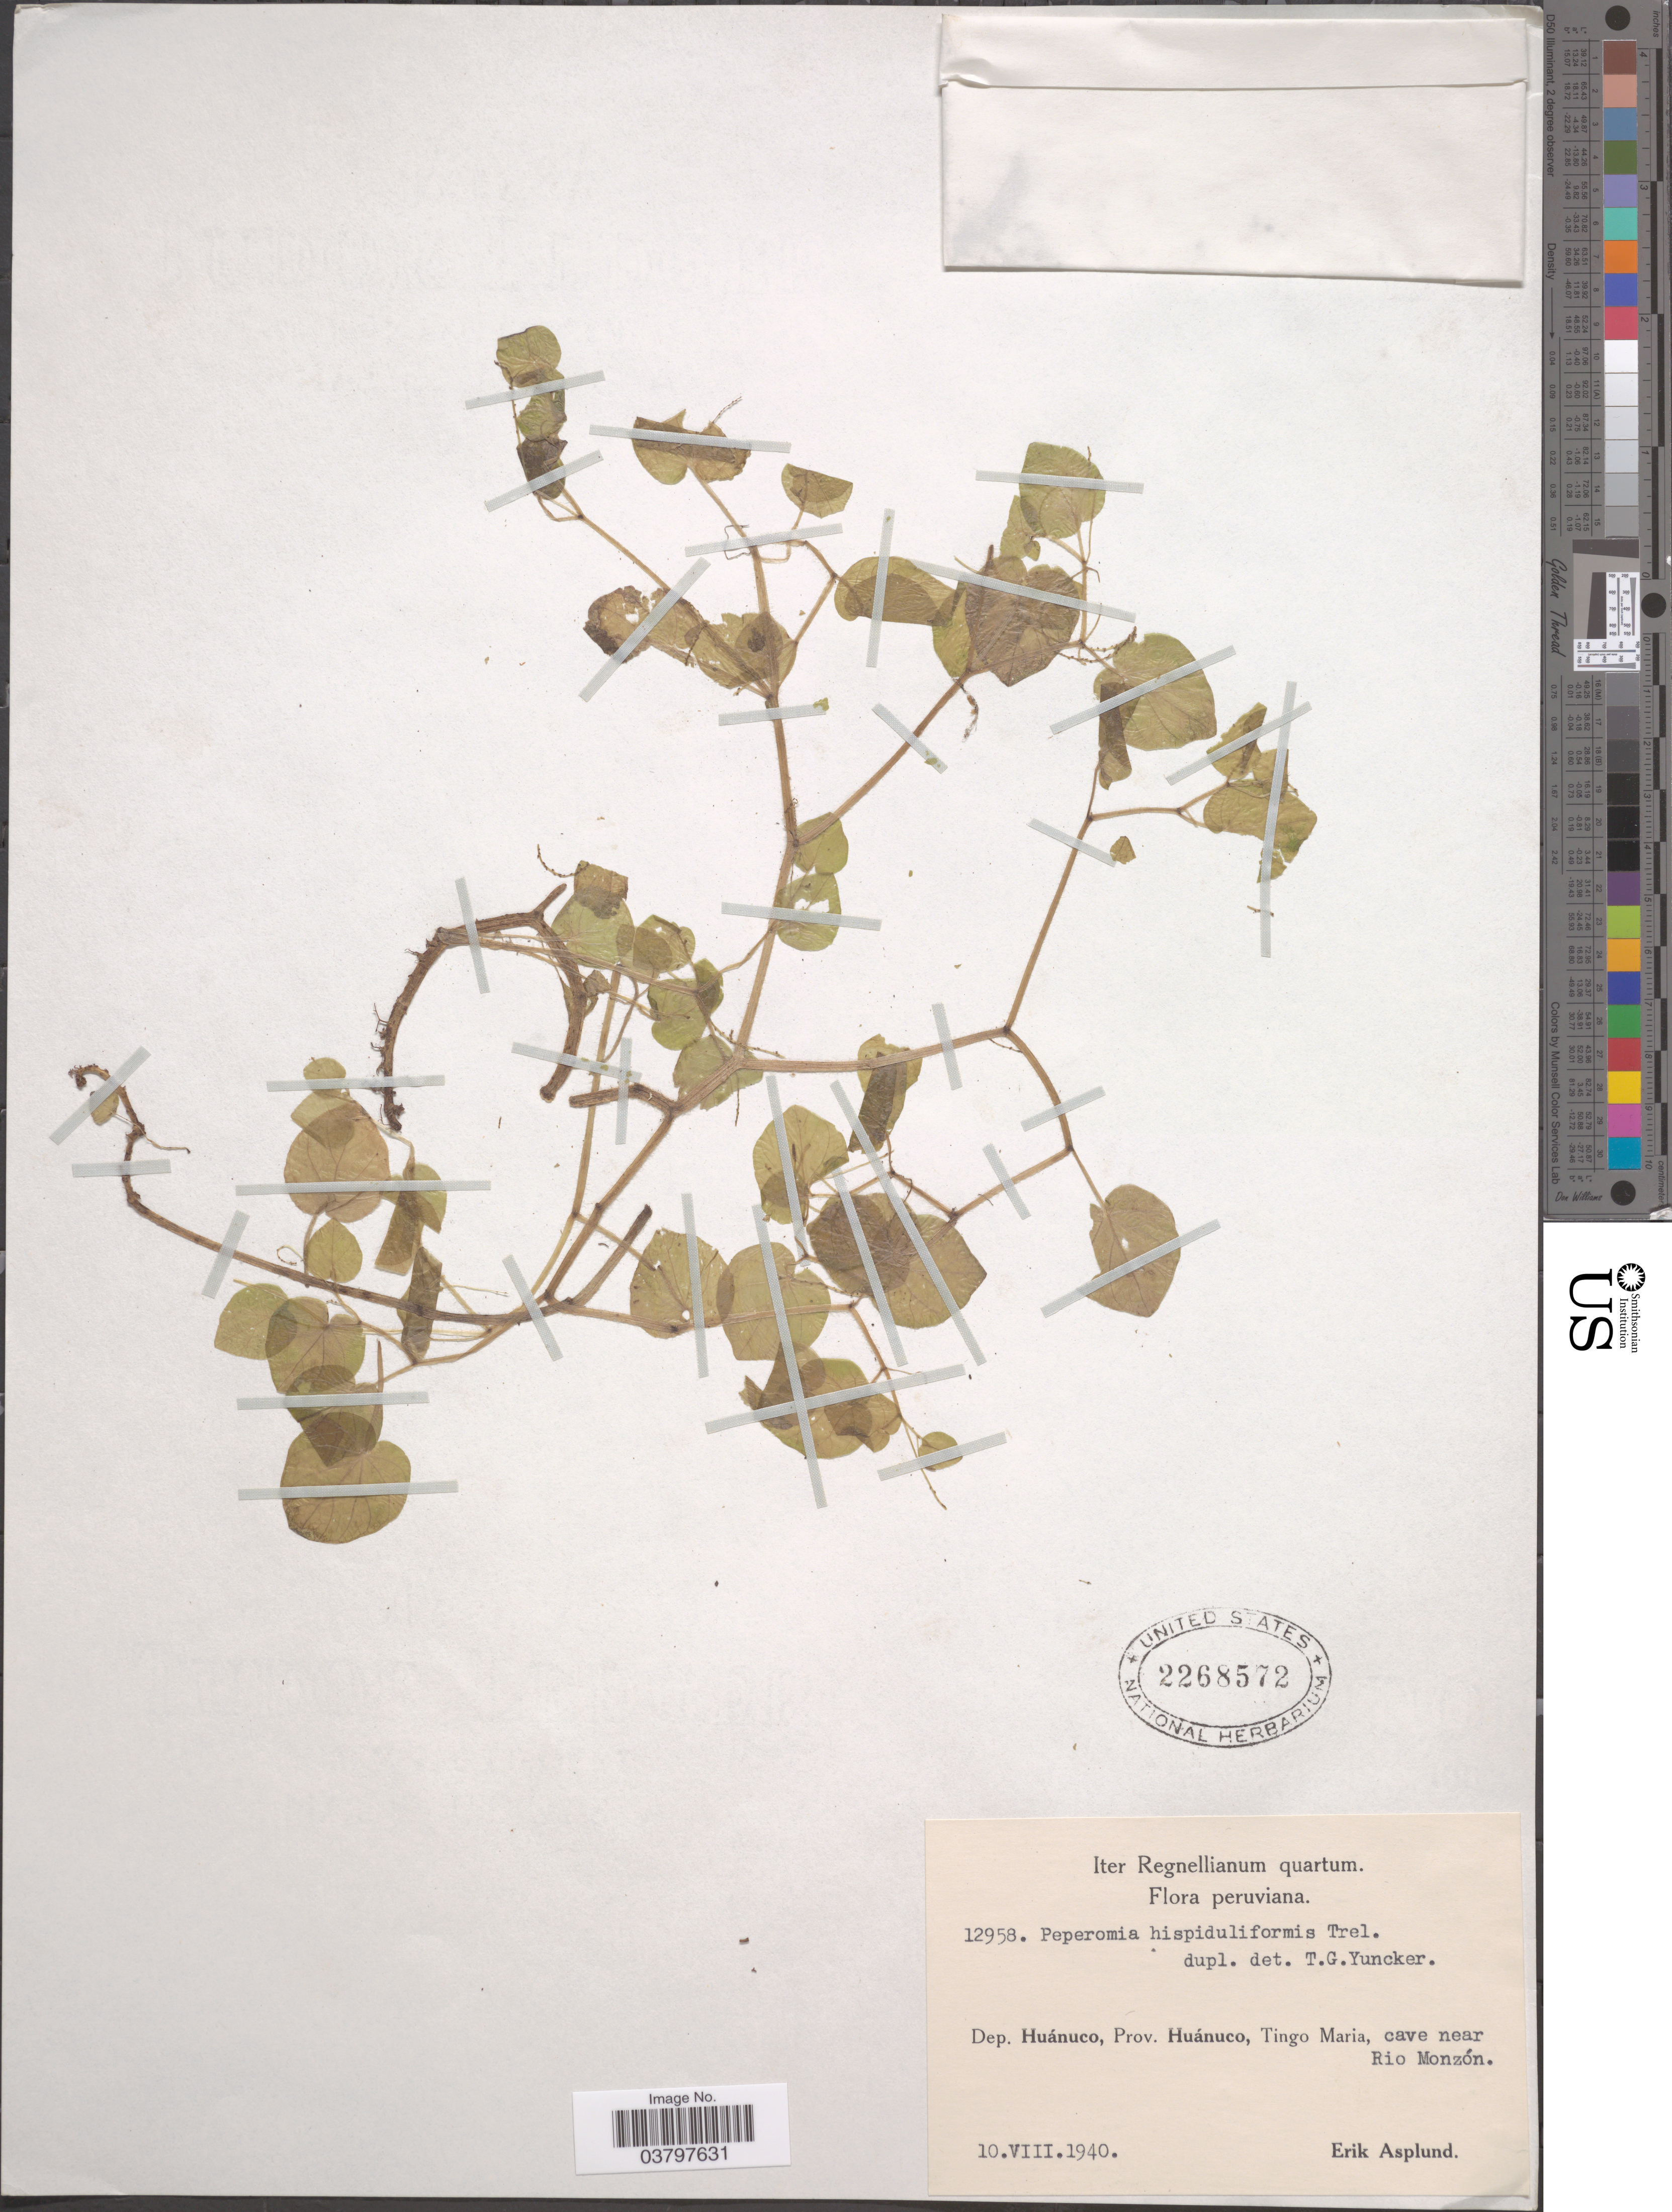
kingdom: Plantae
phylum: Tracheophyta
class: Magnoliopsida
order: Piperales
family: Piperaceae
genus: Peperomia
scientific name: Peperomia hispiduliformis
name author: Trel. in Moldenke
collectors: E. Asplund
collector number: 12958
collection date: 1940-08-10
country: Peru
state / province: Huánuco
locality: Dep. Huánuco, Prov. Huánuco, Tingo Maria, cave near Rio Monzón.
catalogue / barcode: US 2268572